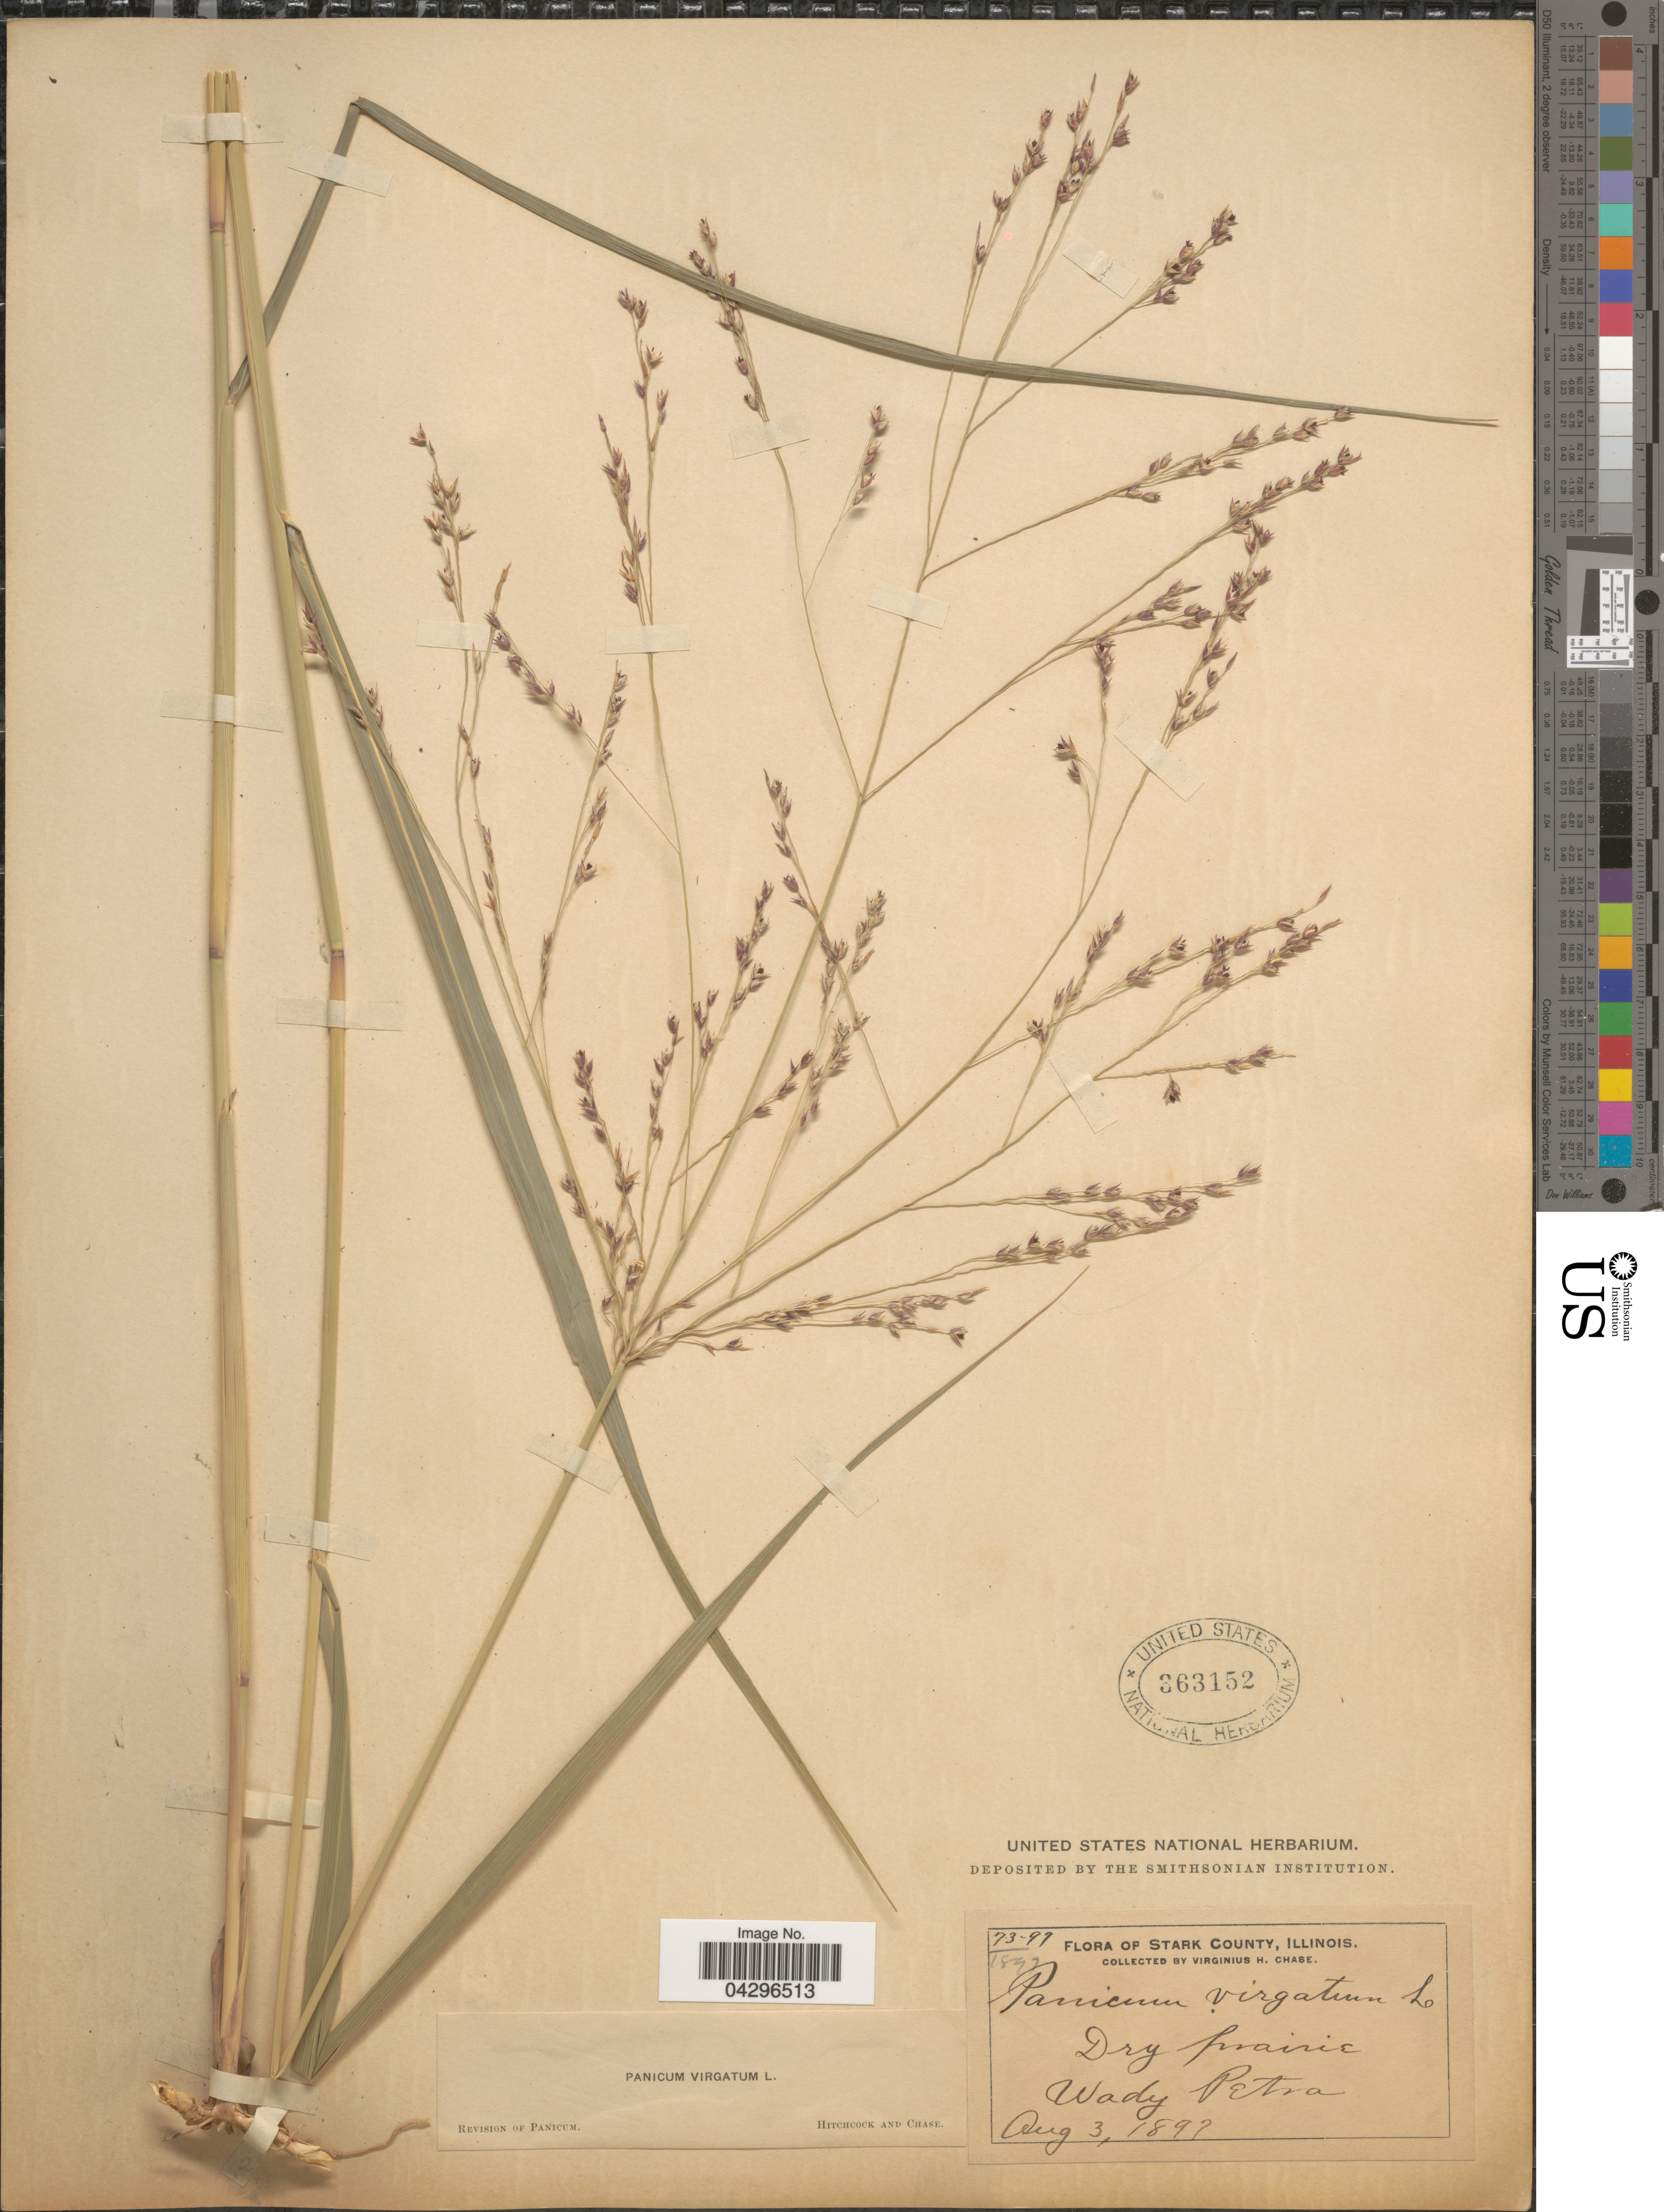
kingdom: Plantae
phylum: Tracheophyta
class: Liliopsida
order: Poales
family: Poaceae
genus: Panicum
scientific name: Panicum virgatum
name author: L.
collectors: V. H. Chase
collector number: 73-97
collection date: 1897-08-03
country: United States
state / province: Illinois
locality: Stark County. Dry prairie. Wady Petra.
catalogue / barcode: US 363152